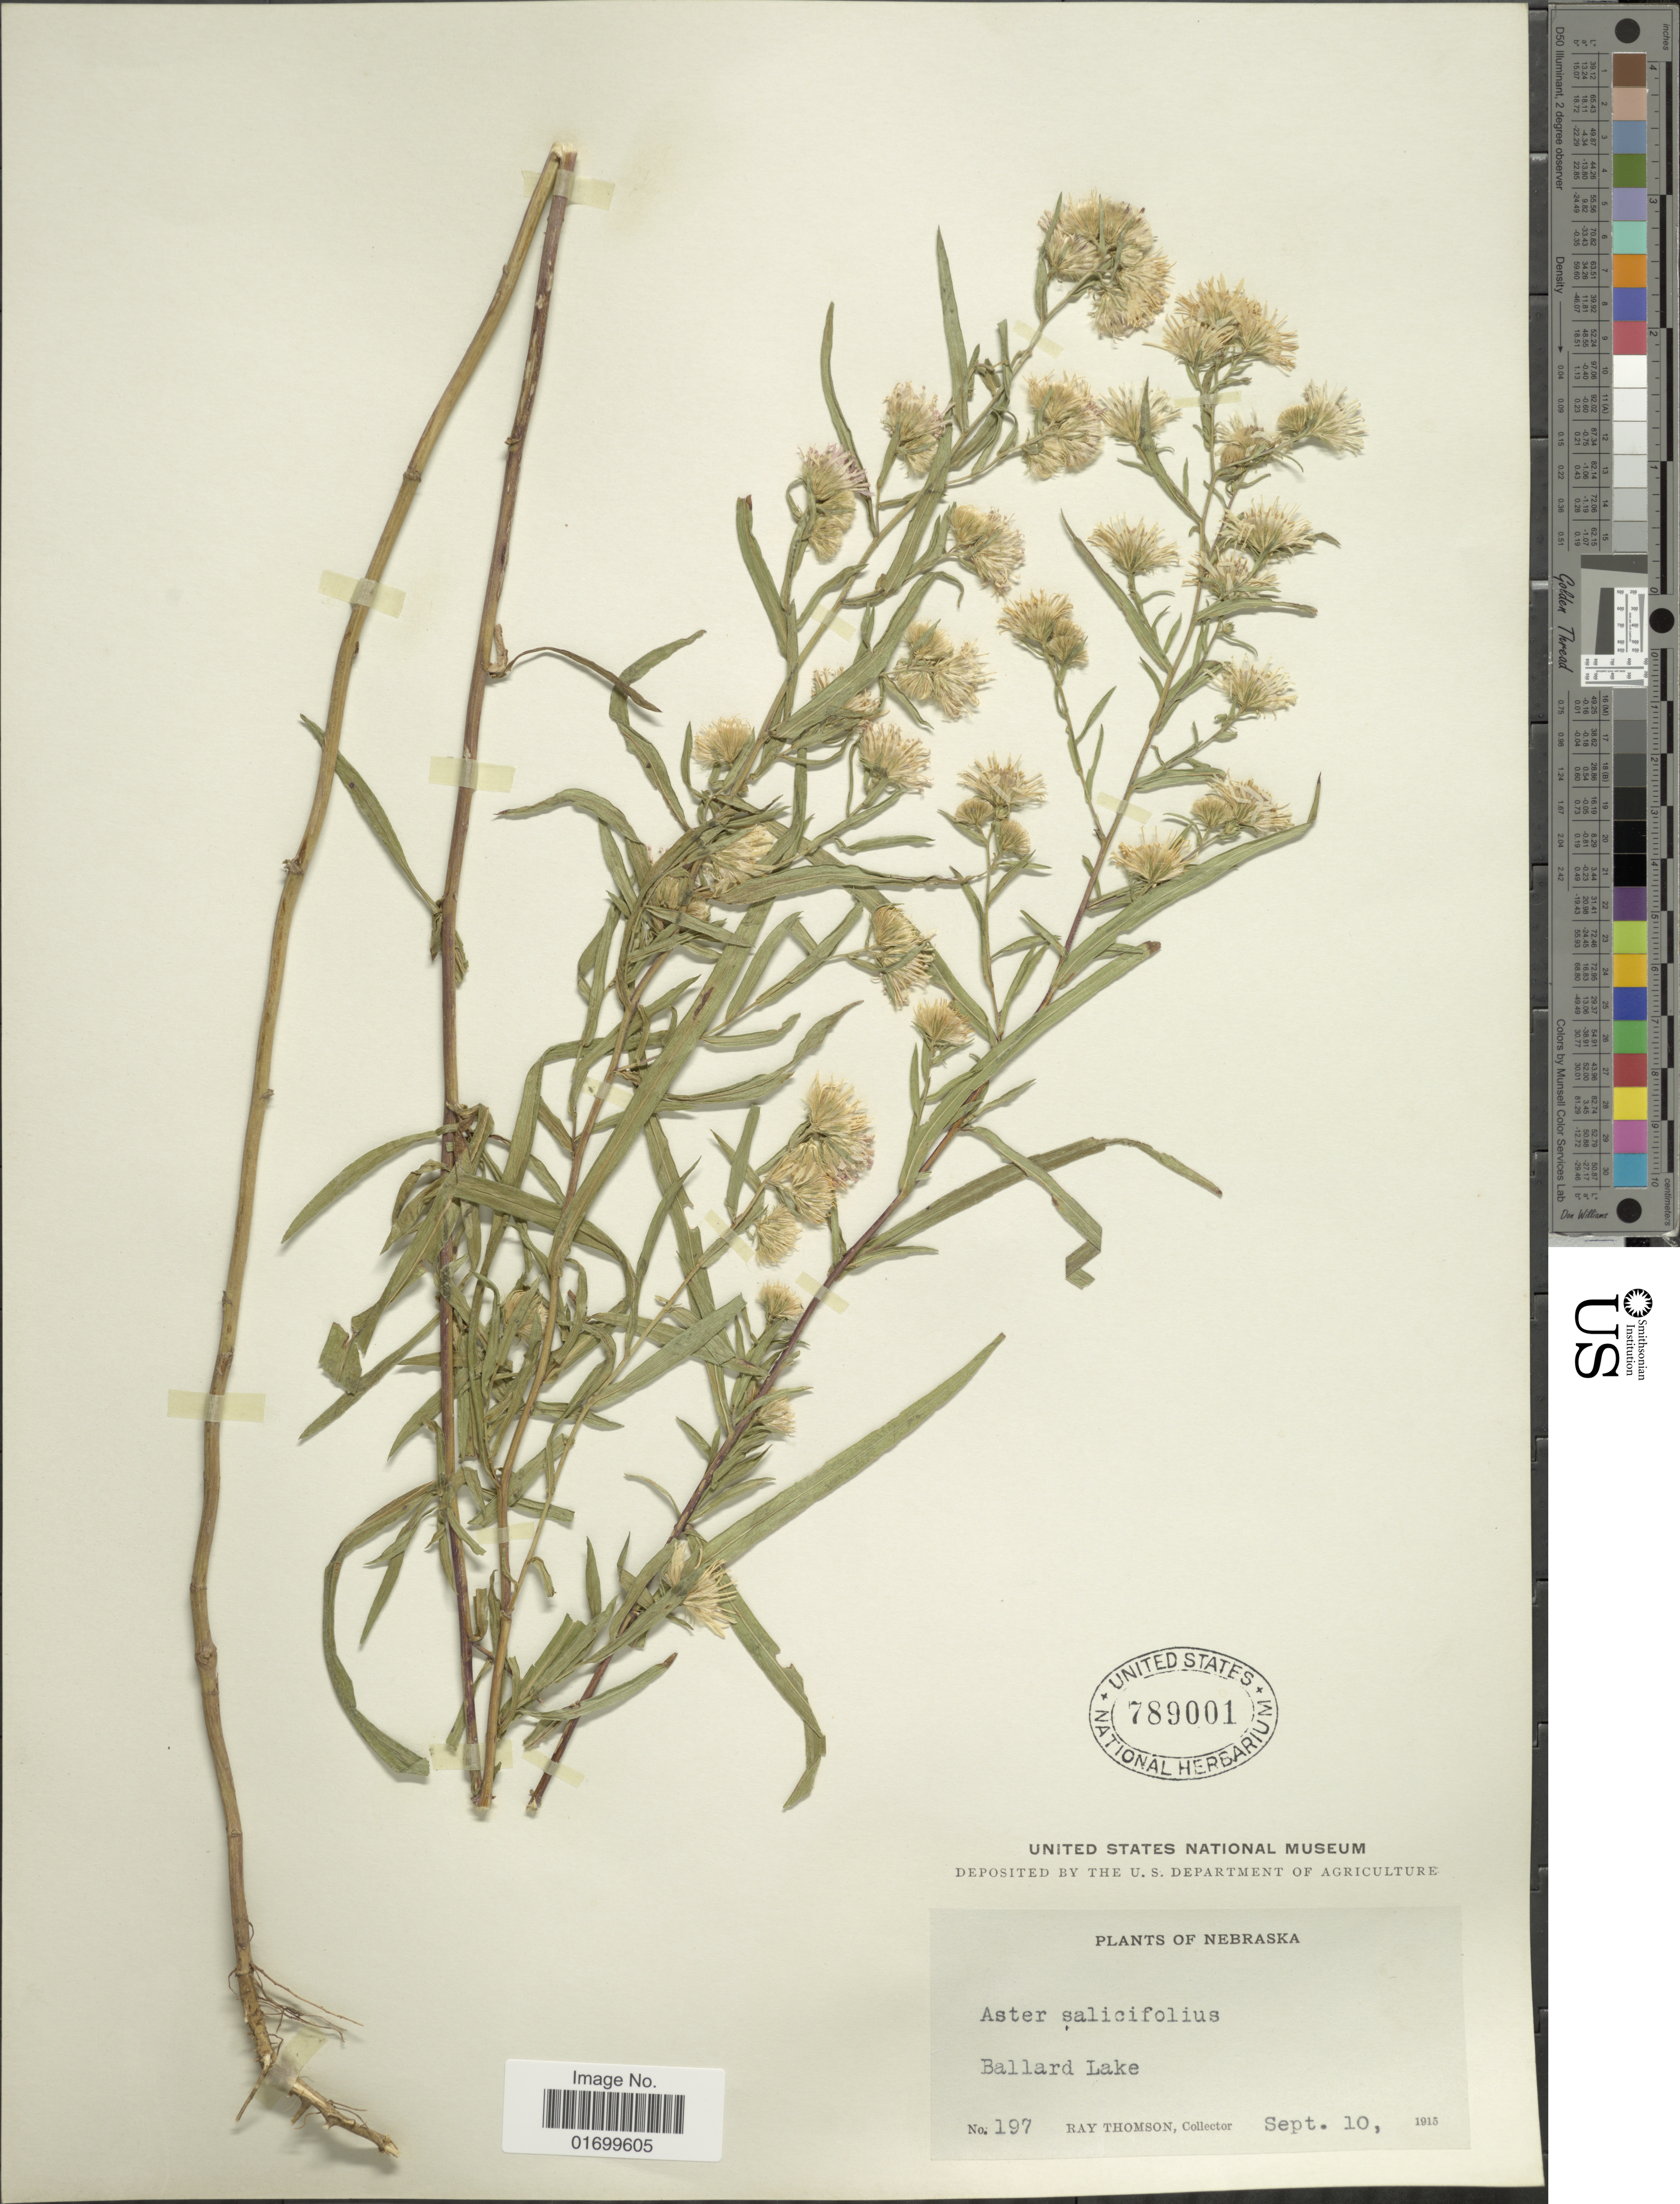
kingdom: Plantae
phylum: Tracheophyta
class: Magnoliopsida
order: Asterales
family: Asteraceae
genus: Symphyotrichum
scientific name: Symphyotrichum hesperium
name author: (A. Gray) Á. Löve & D. Löve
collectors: R. Thomson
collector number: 197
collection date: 1915-09-10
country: United States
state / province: Nebraska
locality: Ballard Lake.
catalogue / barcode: US 789001